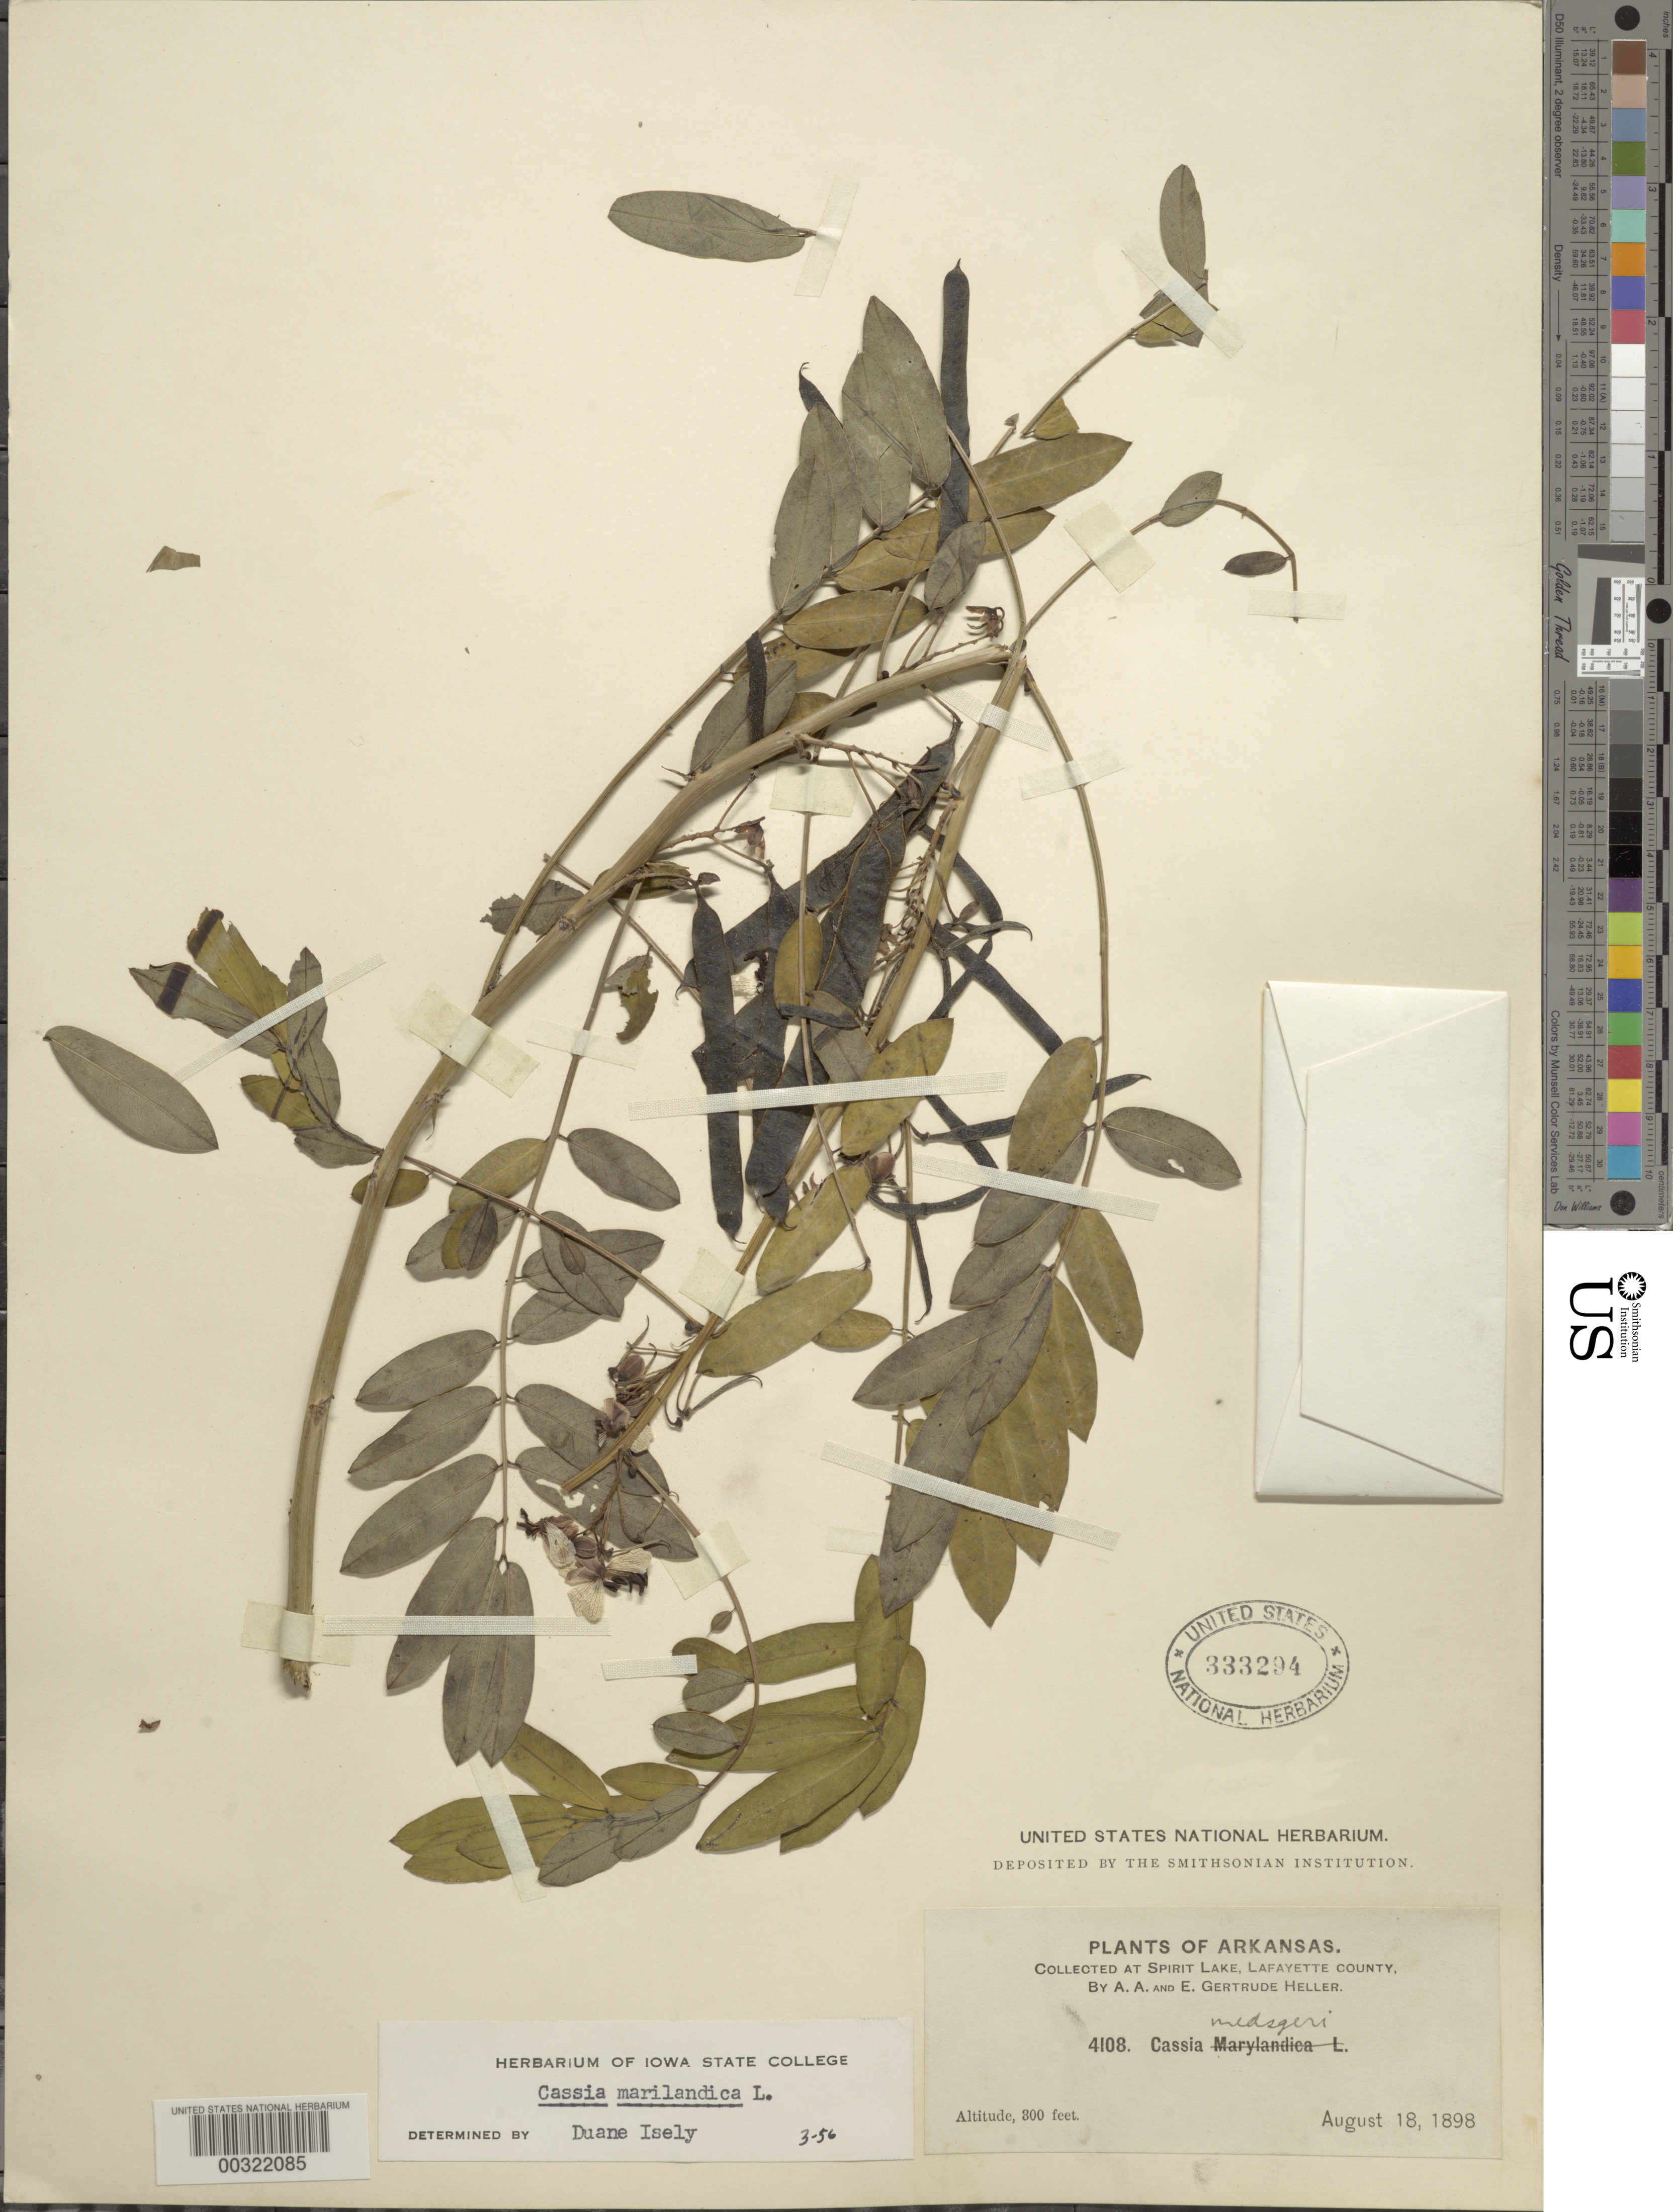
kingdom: Plantae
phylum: Tracheophyta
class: Magnoliopsida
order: Fabales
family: Fabaceae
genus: Senna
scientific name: Senna marilandica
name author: (L.) Link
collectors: A. A. Heller & E. G. Heller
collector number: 4108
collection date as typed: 18 Aug 1898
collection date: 1898-08-18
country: United States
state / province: Arkansas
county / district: Lafayette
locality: Spirit lake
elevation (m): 91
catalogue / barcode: US 333294